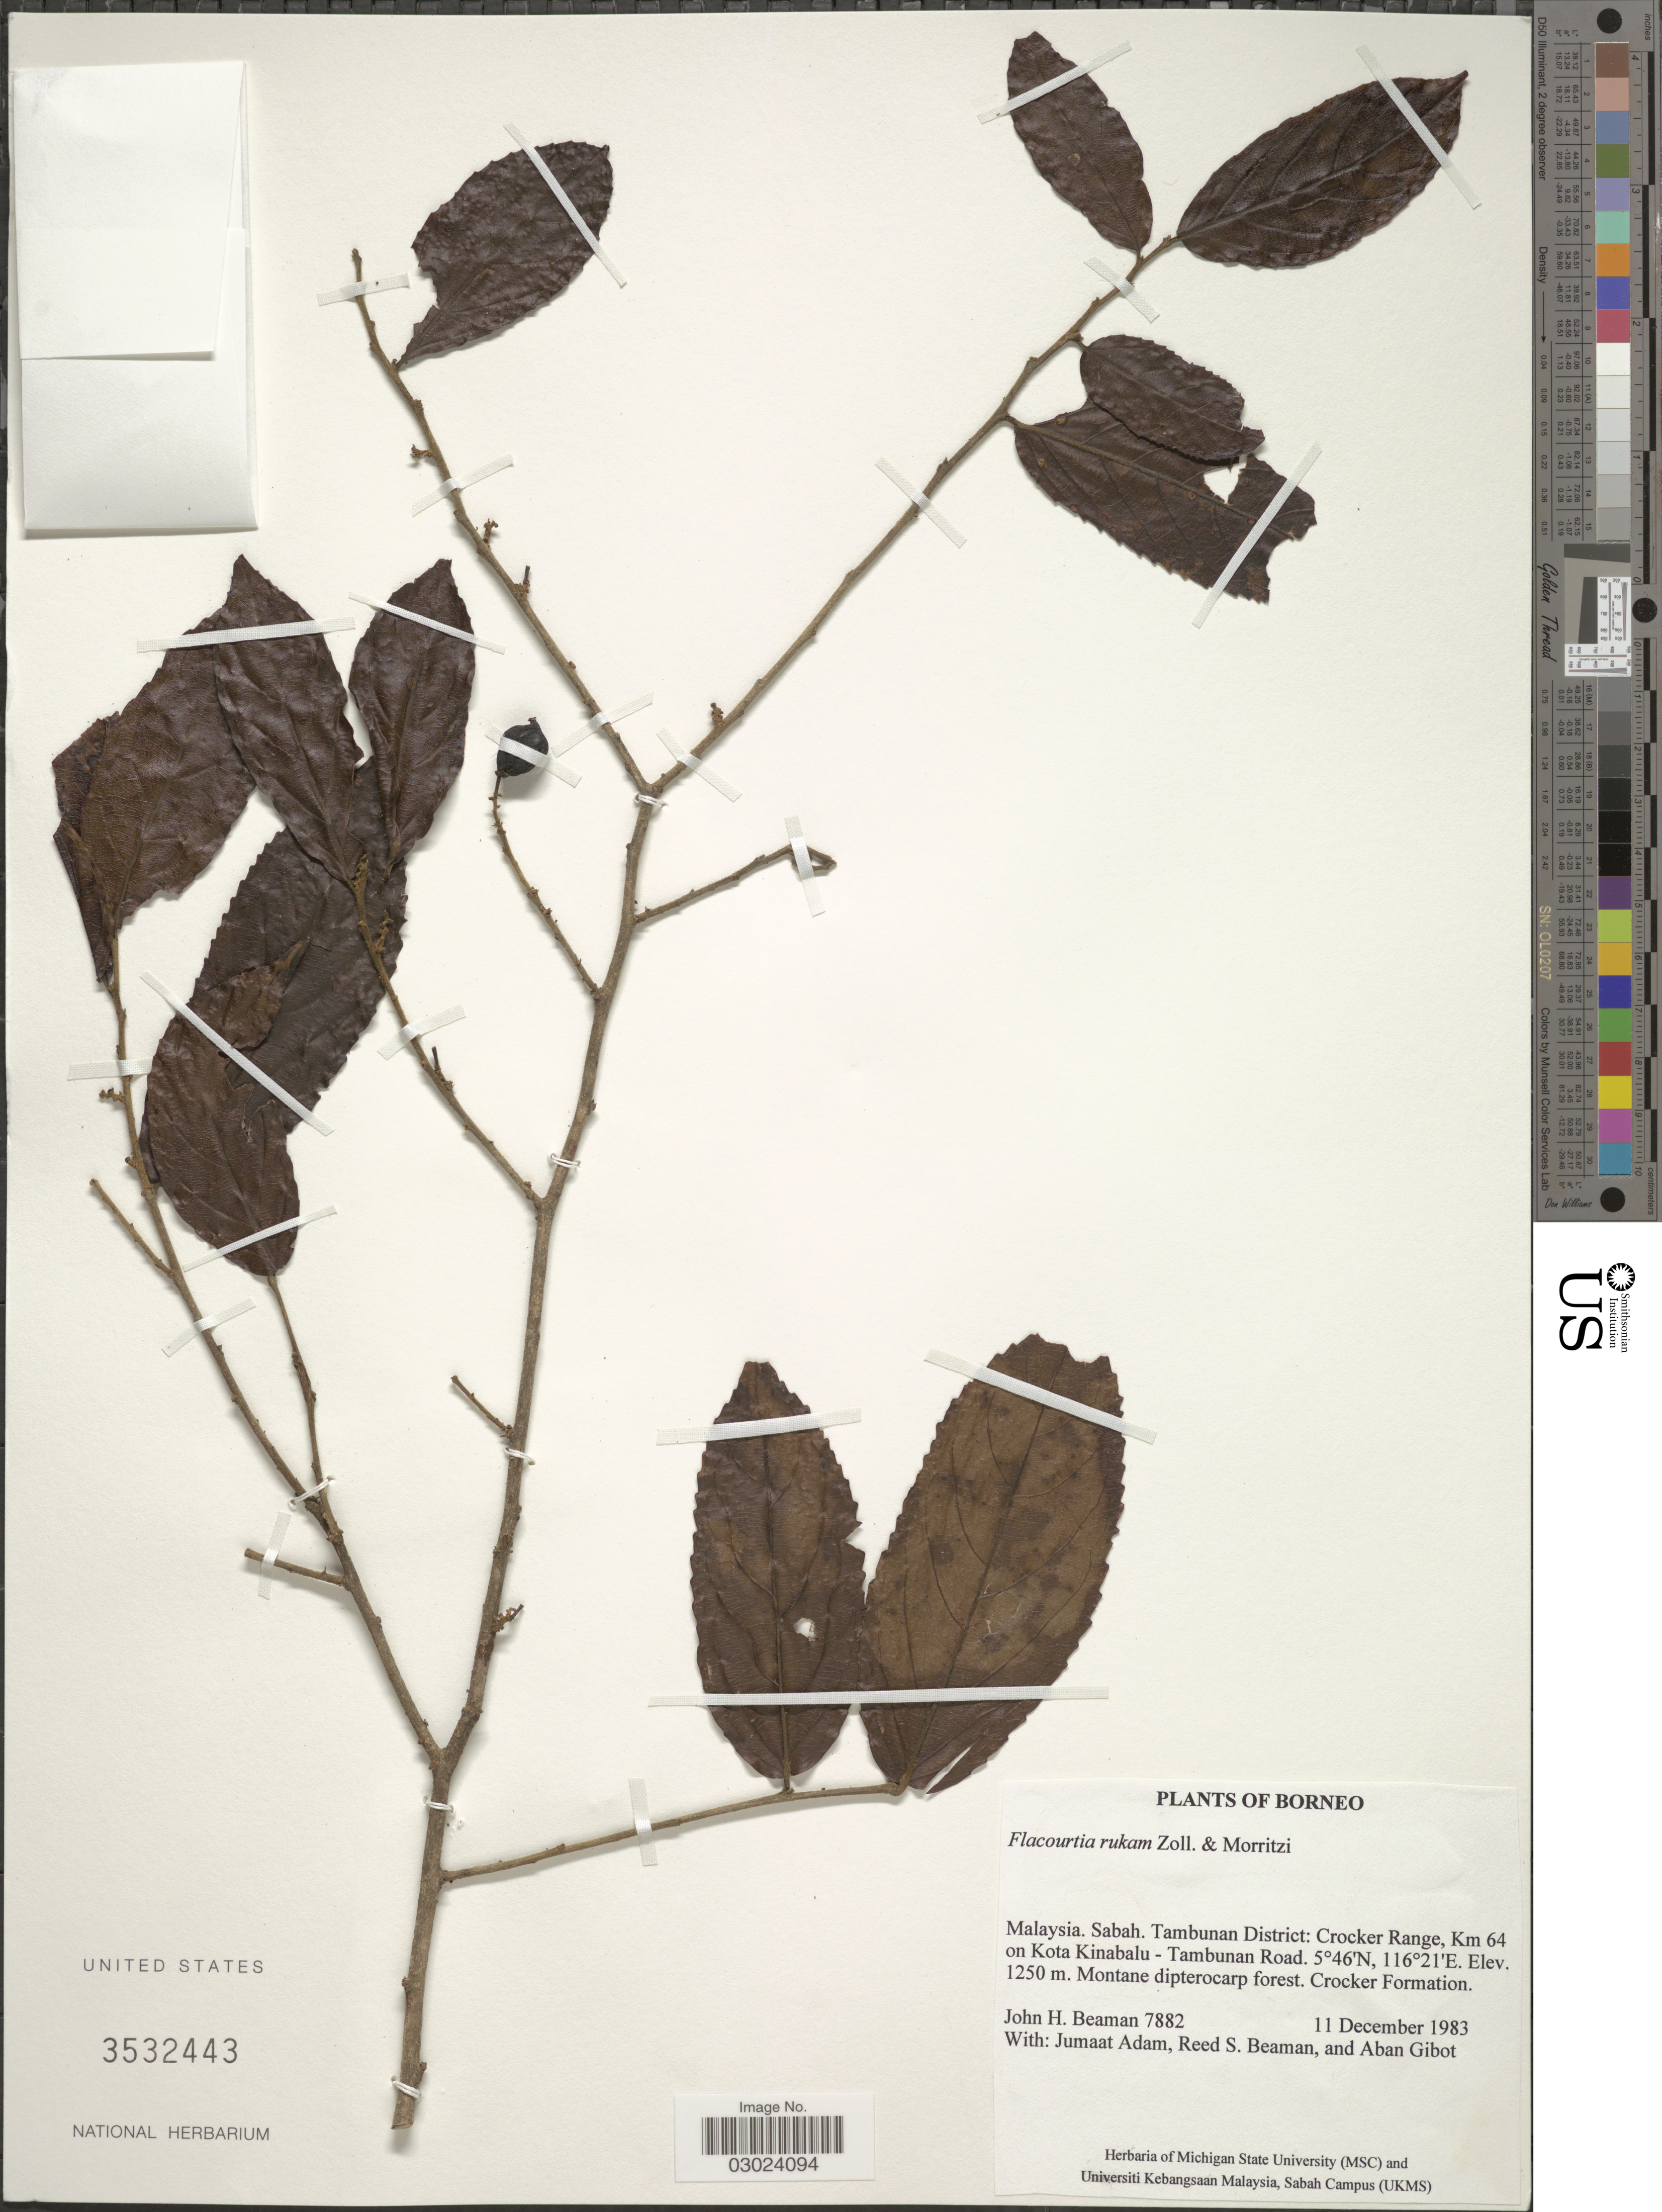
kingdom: Plantae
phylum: Tracheophyta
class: Magnoliopsida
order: Malpighiales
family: Salicaceae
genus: Flacourtia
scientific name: Flacourtia rukam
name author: Zoll. & Moritzi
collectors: J. H. Beaman, J. Adam, R. S. Beaman & A. Gibot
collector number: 7882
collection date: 1983-12-11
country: Malaysia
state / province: Sabah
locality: Borneo. Tambunan District: Crocker Range, Km 64 on Kota Kinabalu - Tambunan Road.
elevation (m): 1250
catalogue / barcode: US 3532443